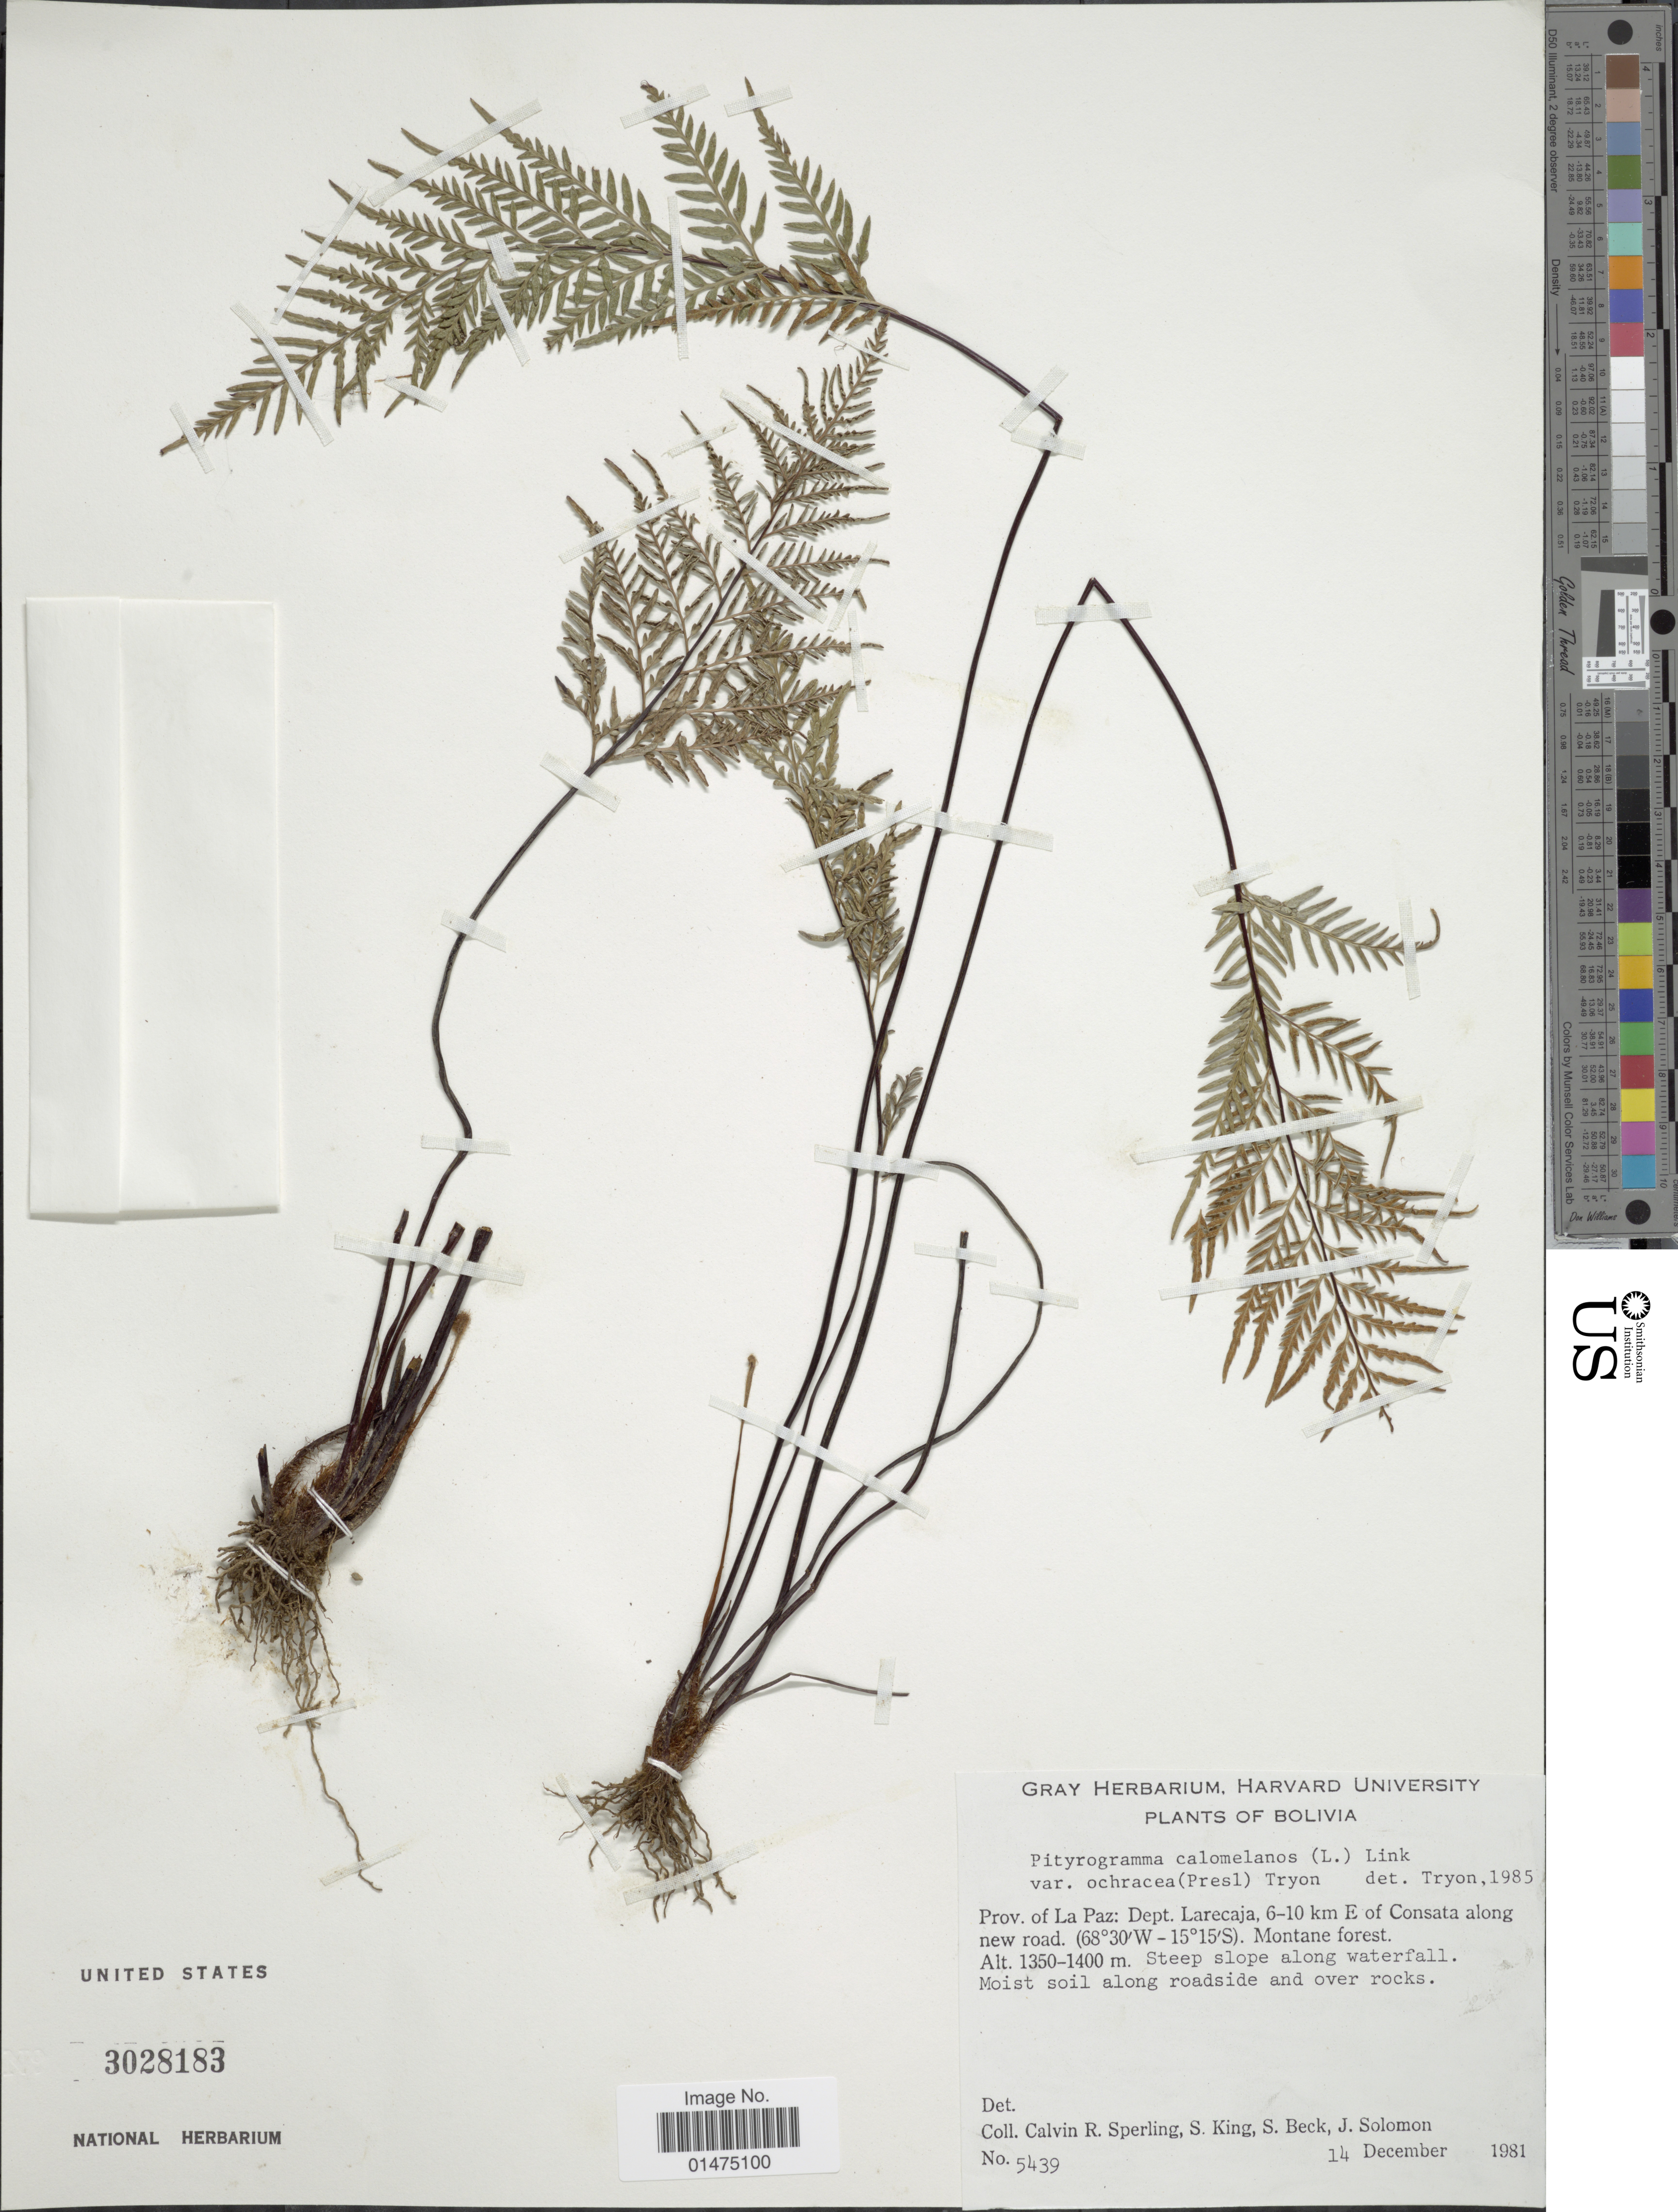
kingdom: Plantae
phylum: Tracheophyta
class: Polypodiopsida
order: Polypodiales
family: Pteridaceae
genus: Pityrogramma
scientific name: Pityrogramma ochracea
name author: (C. Presl) Domin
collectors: C. R. Sperling, S. King, S. G. Beck & J. Solomon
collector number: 5439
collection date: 1981-12-14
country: Bolivia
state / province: La Paz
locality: Dept. Larecaja, 6-10 km E of Consata along new road, Montane forest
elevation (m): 1350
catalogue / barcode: US 3028183